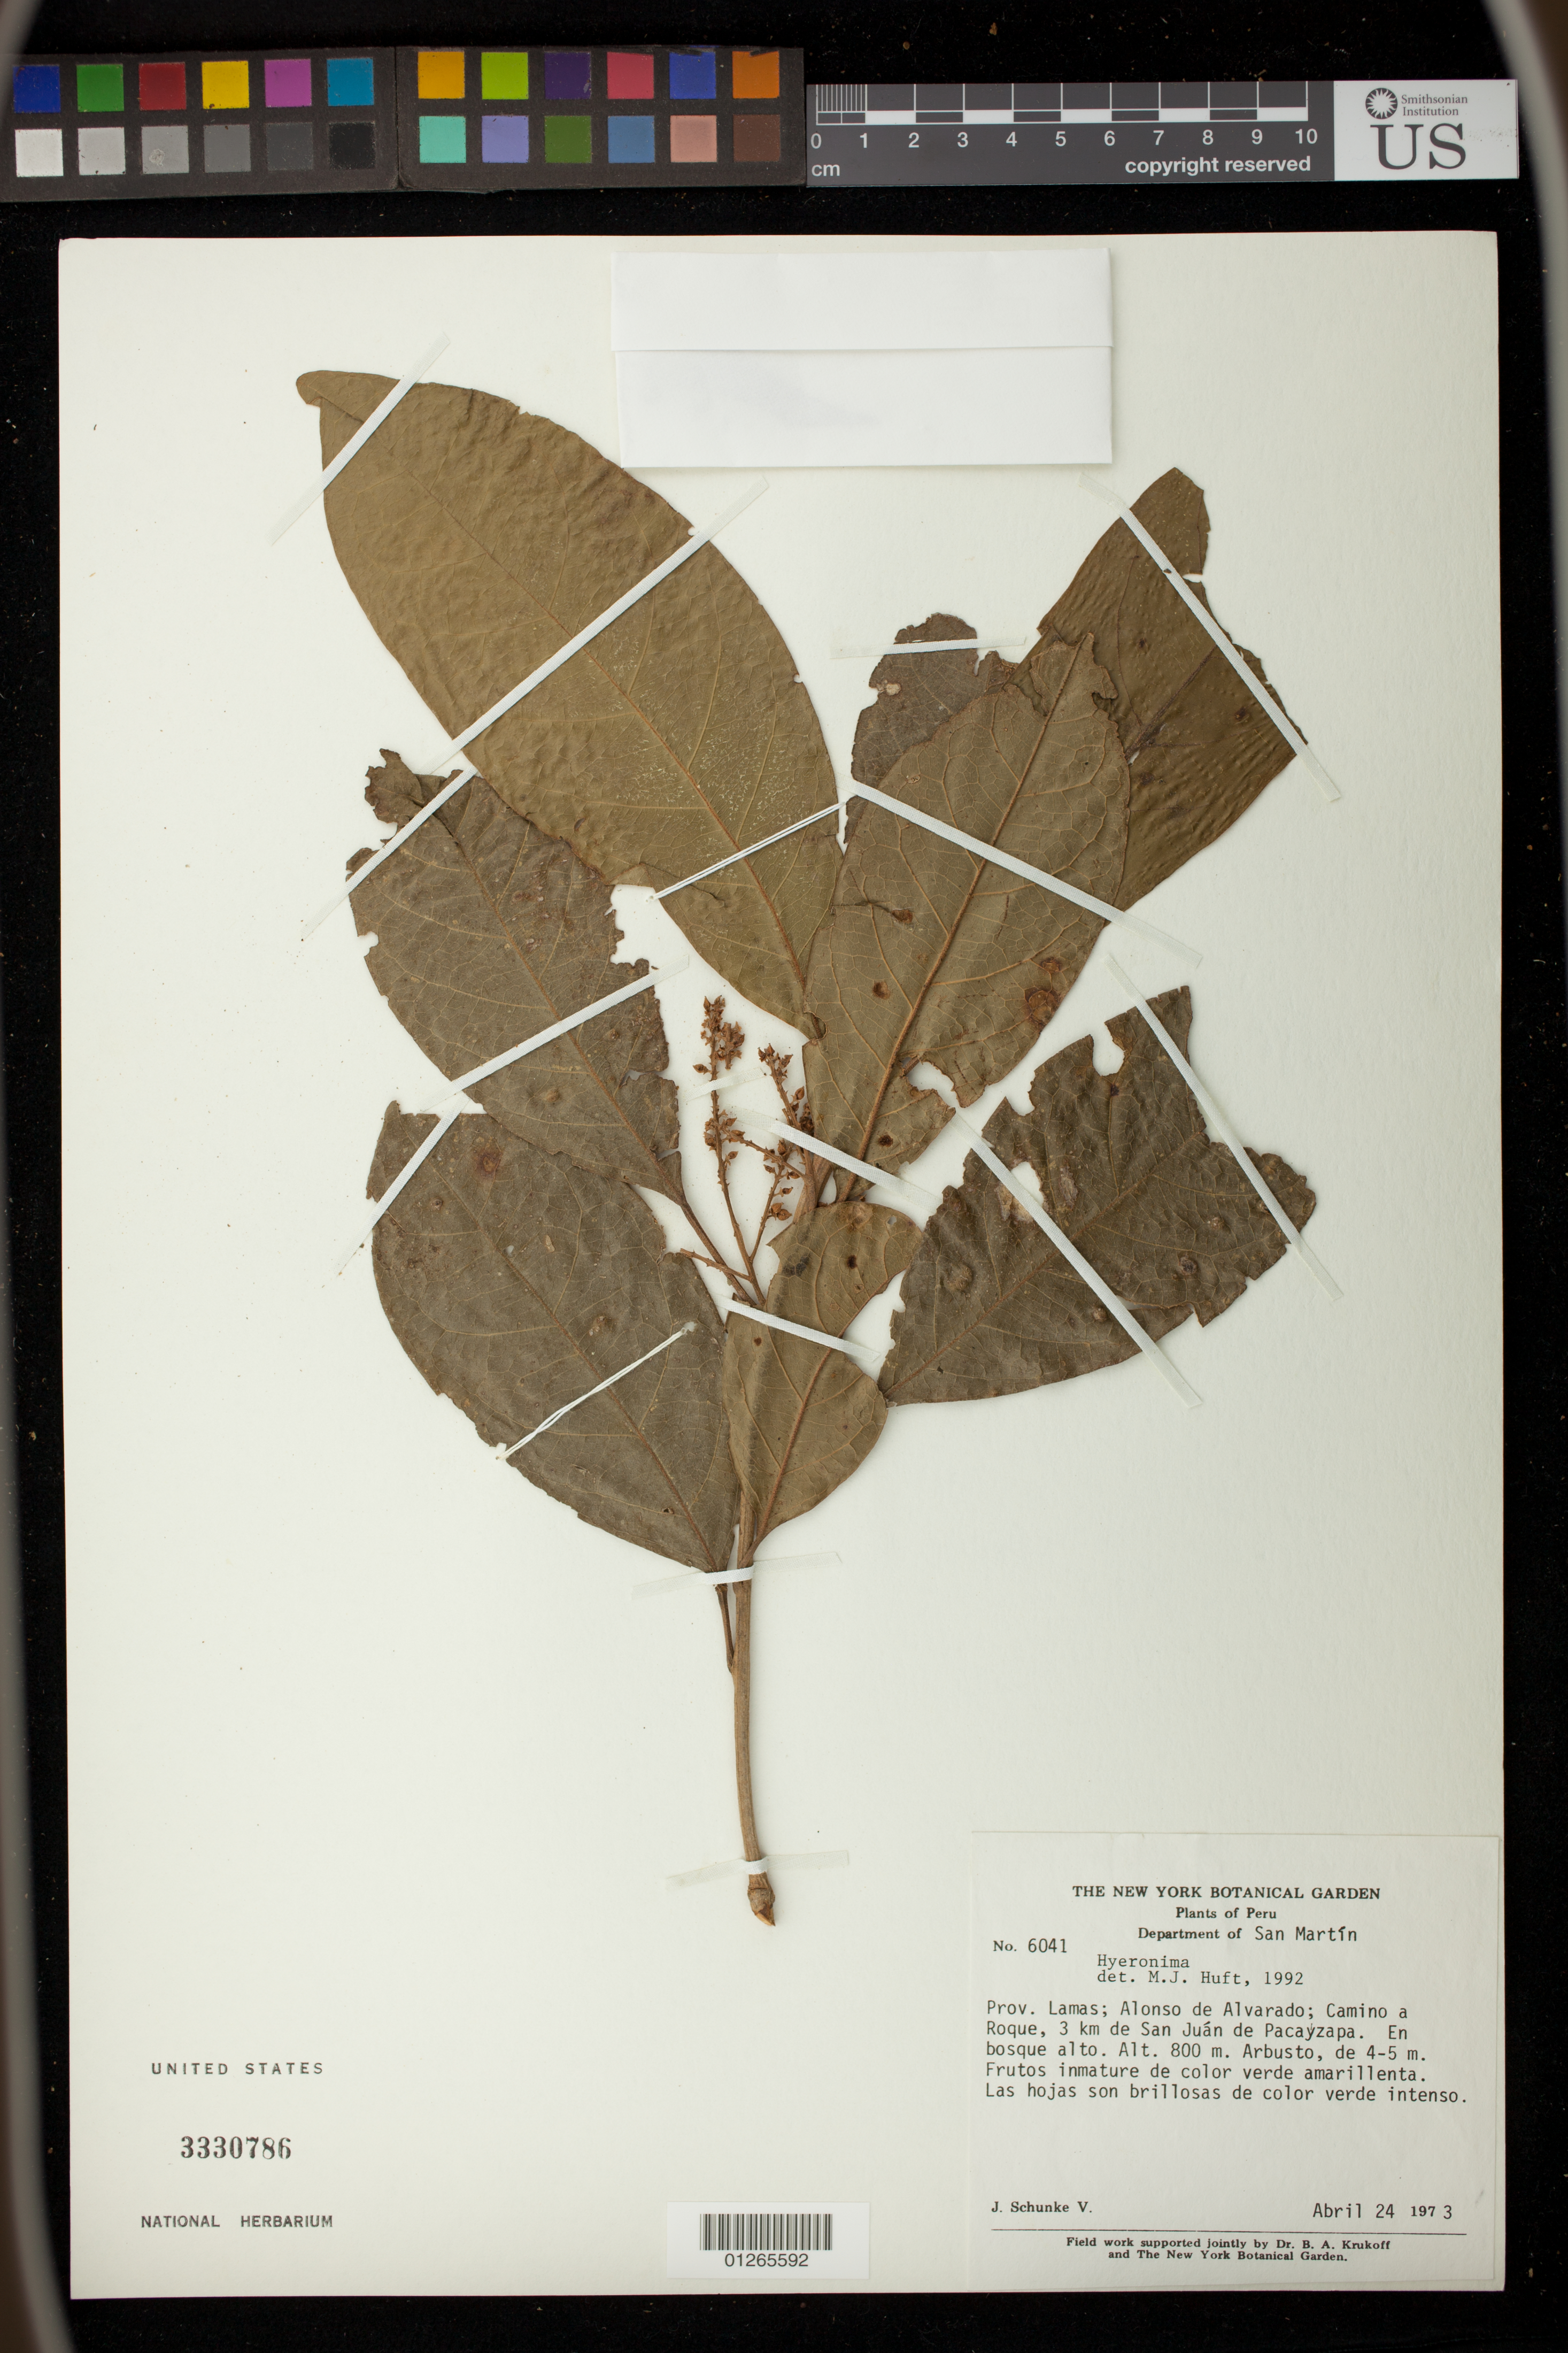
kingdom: Plantae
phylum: Tracheophyta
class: Magnoliopsida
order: Malpighiales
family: Phyllanthaceae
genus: Hieronyma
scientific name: Hieronyma sp.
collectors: J. Schunke Vigo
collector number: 6041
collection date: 1973-04-24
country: Peru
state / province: San Martín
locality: Fontera Colombo-ecuatoriana: selva higrofila del rio San Miguel, junto a la desembocadura del rio Conejo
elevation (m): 804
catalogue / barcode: US 3330786